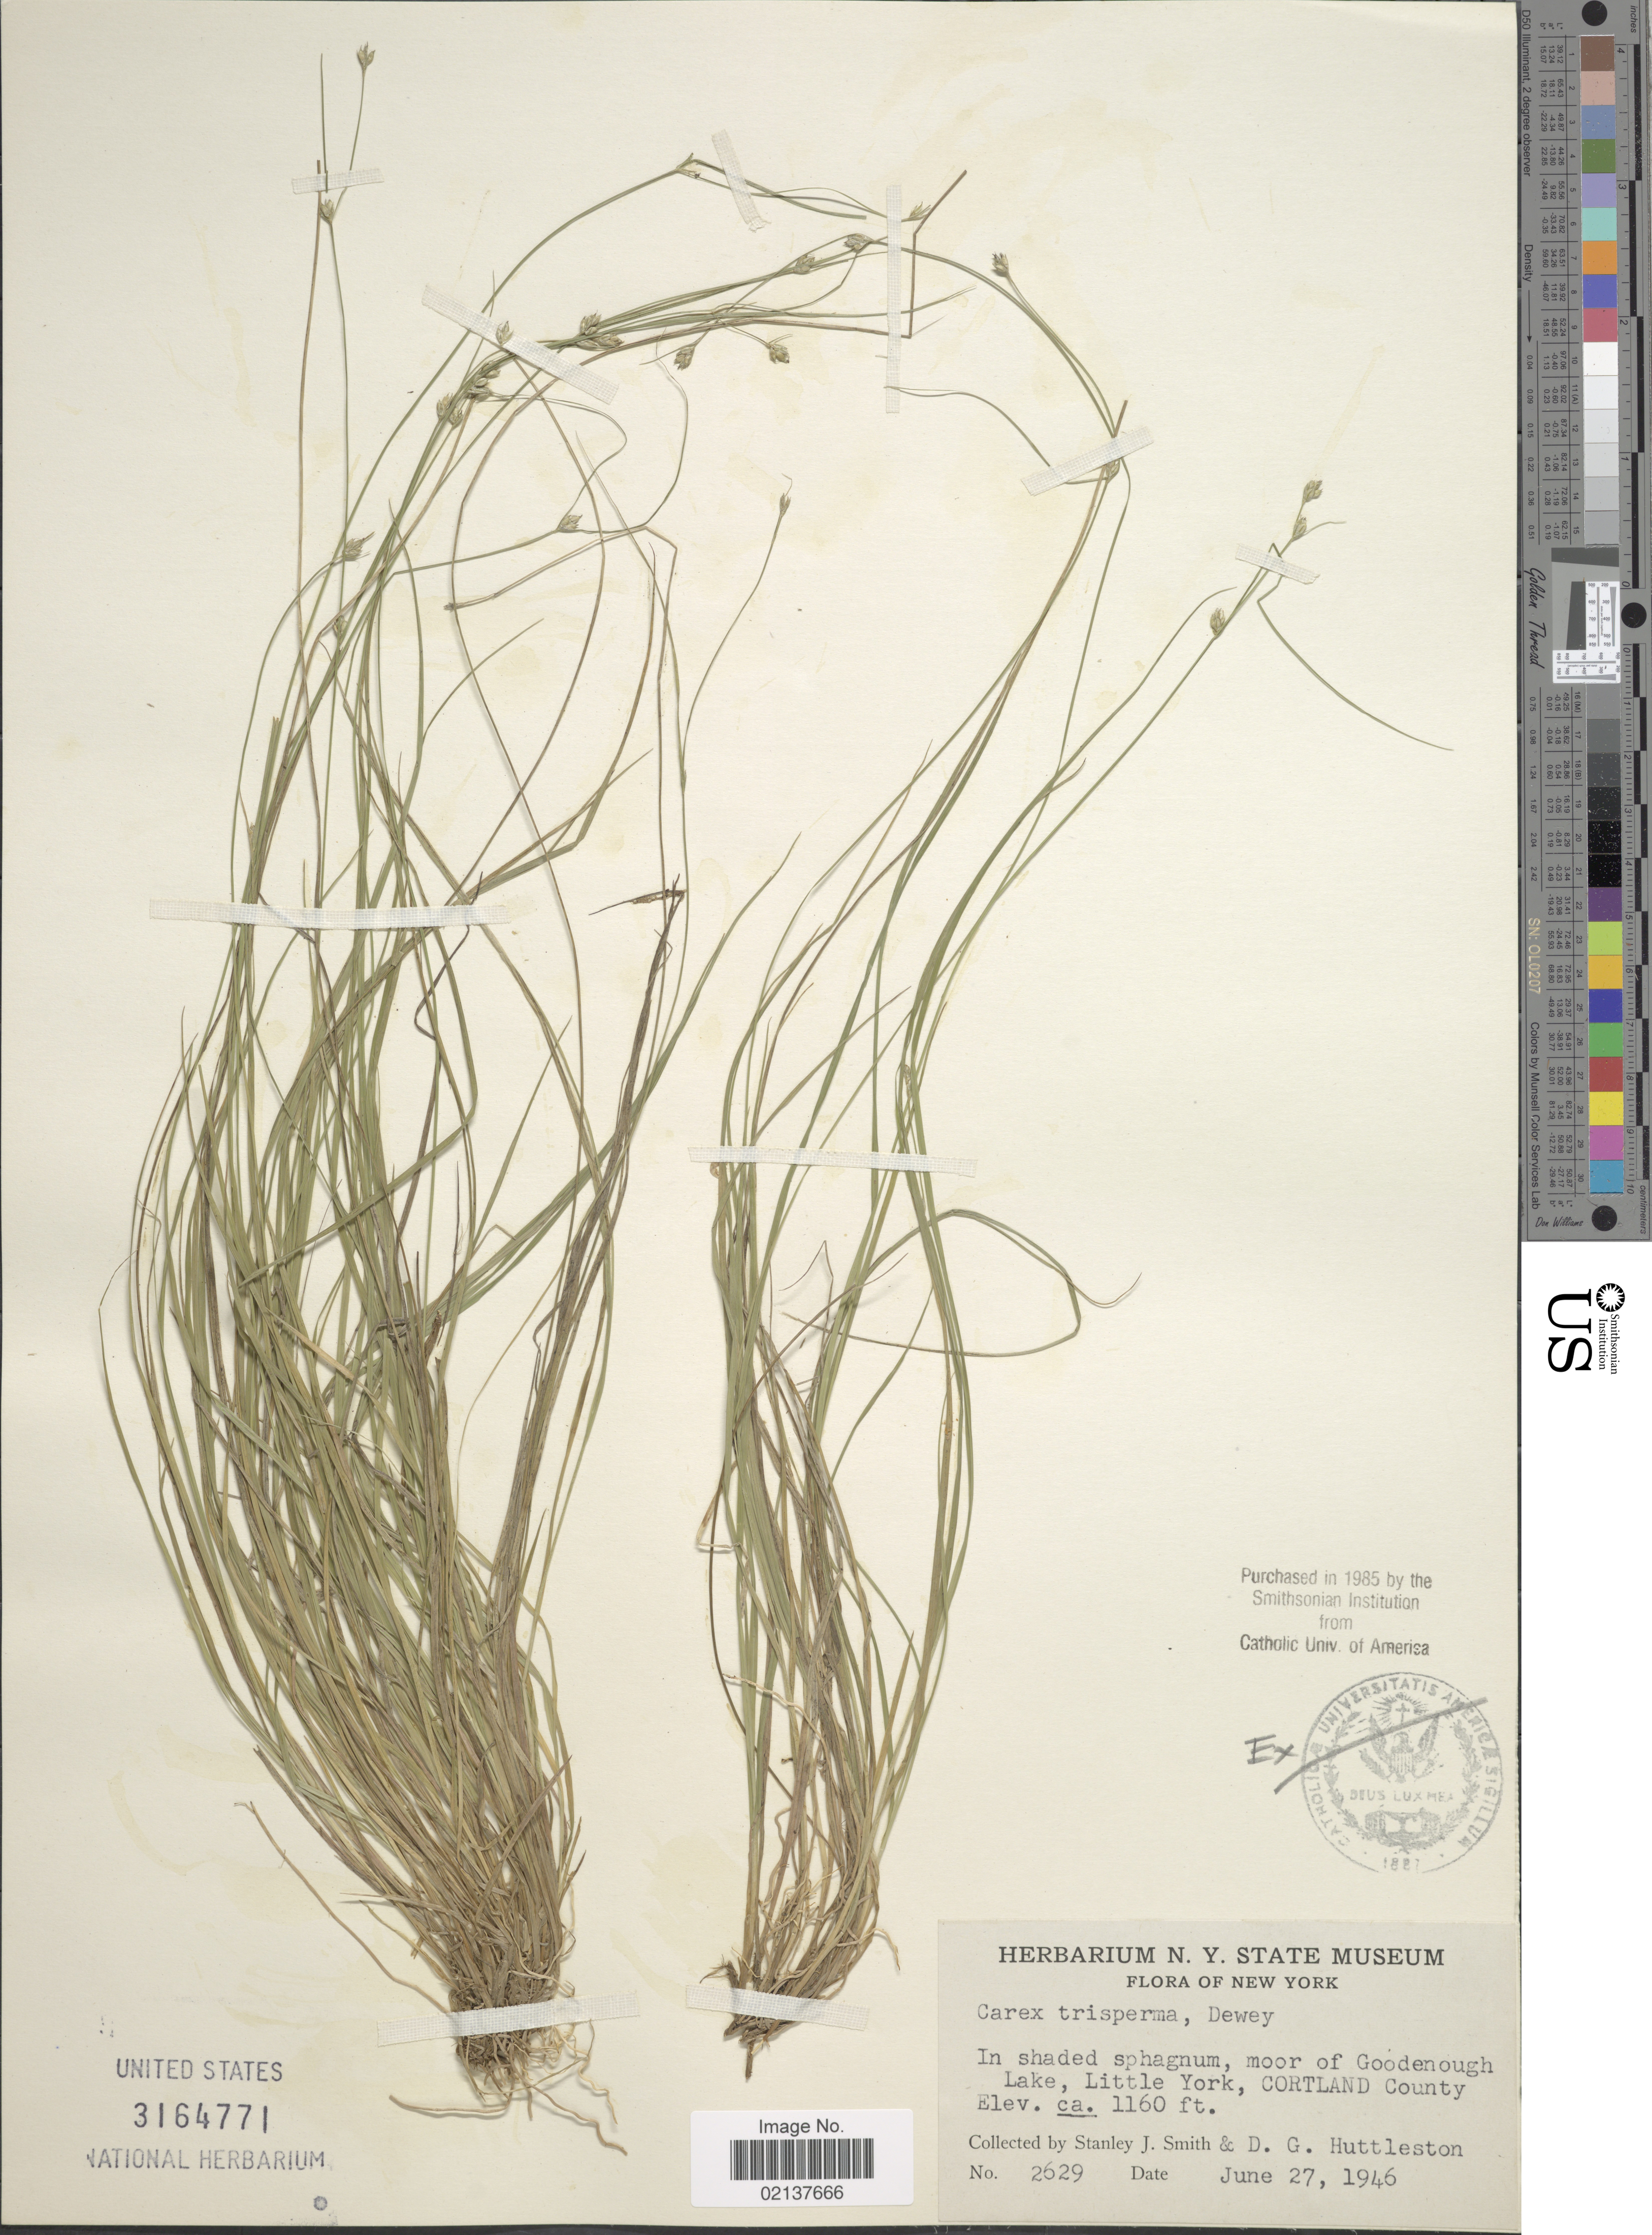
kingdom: Plantae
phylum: Tracheophyta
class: Liliopsida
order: Poales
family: Cyperaceae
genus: Carex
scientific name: Carex trisperma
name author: Dewey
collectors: S. Smith & D. G. Huttleston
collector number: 2629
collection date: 1946-06-27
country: United States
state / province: New York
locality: Moor of Goodenough Lake, Little York, Cortland County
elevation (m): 354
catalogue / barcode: US 3164771